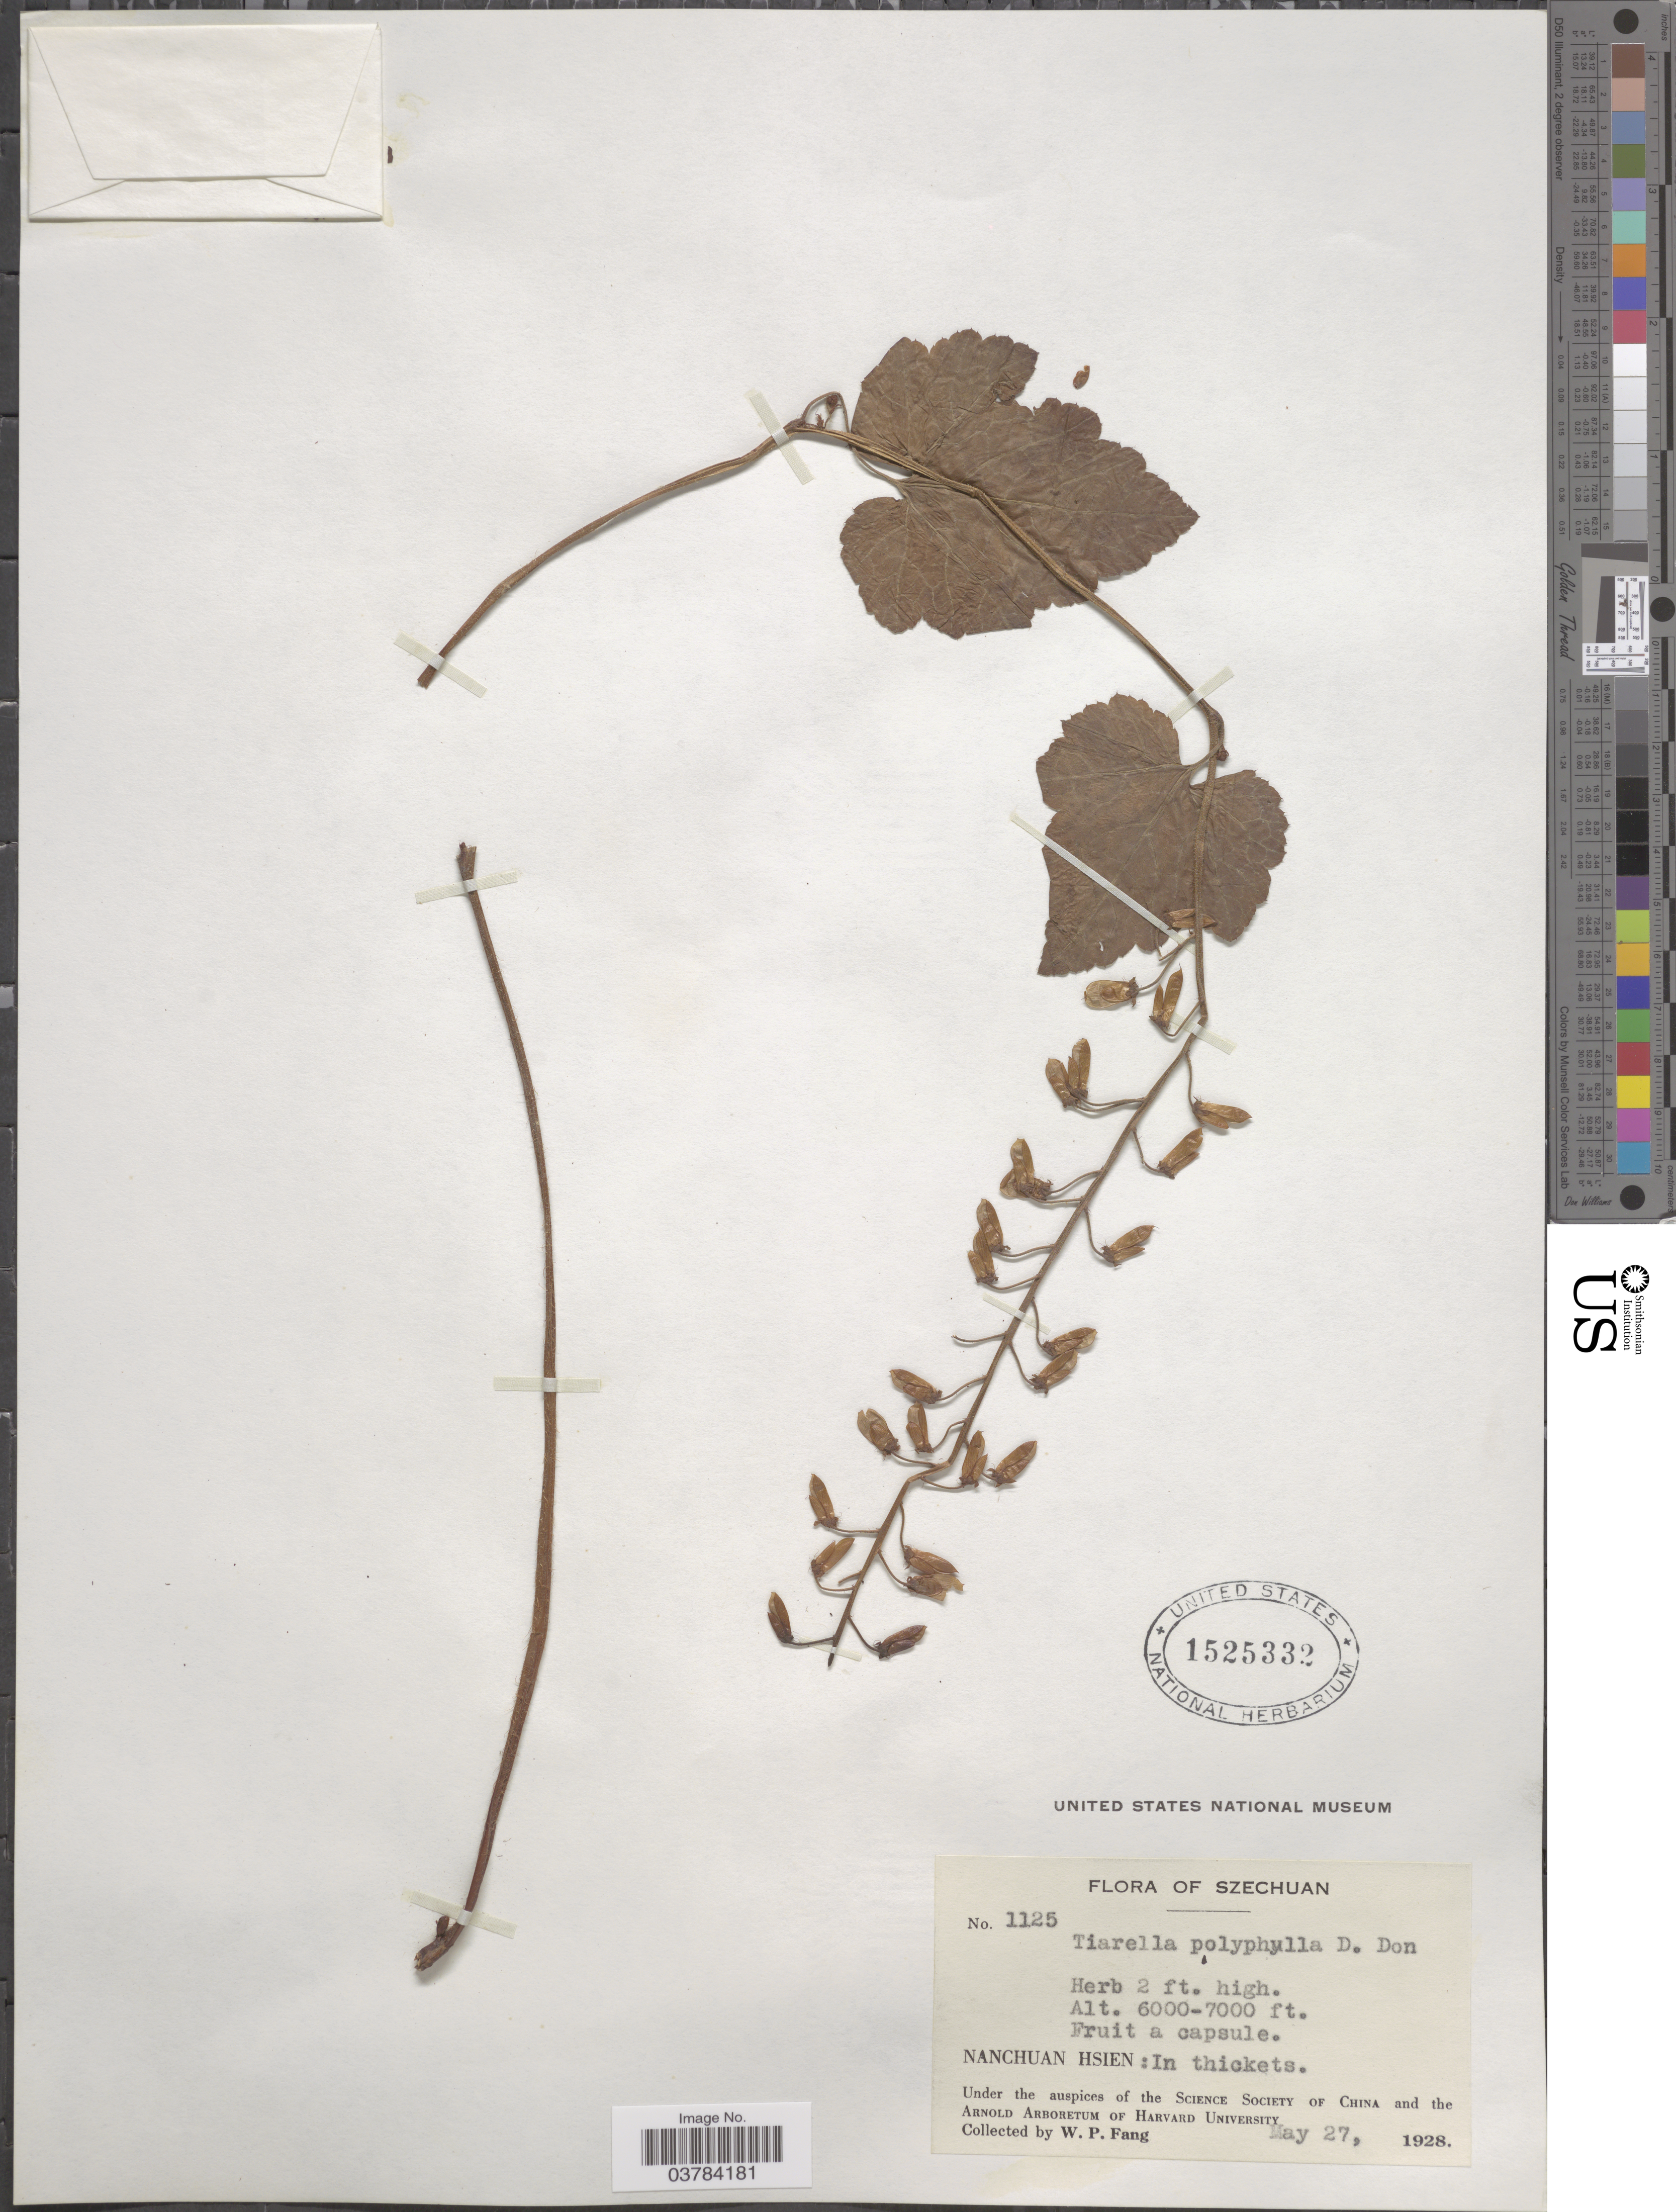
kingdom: Plantae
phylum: Tracheophyta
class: Magnoliopsida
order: Saxifragales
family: Saxifragaceae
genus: Tiarella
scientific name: Tiarella polyphylla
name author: D. Don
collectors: W. P. Fang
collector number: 1125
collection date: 1928-05-27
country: China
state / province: Sichuan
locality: Szechuan. Nanchuan Hsien: In thickets.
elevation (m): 1829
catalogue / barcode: US 1525332